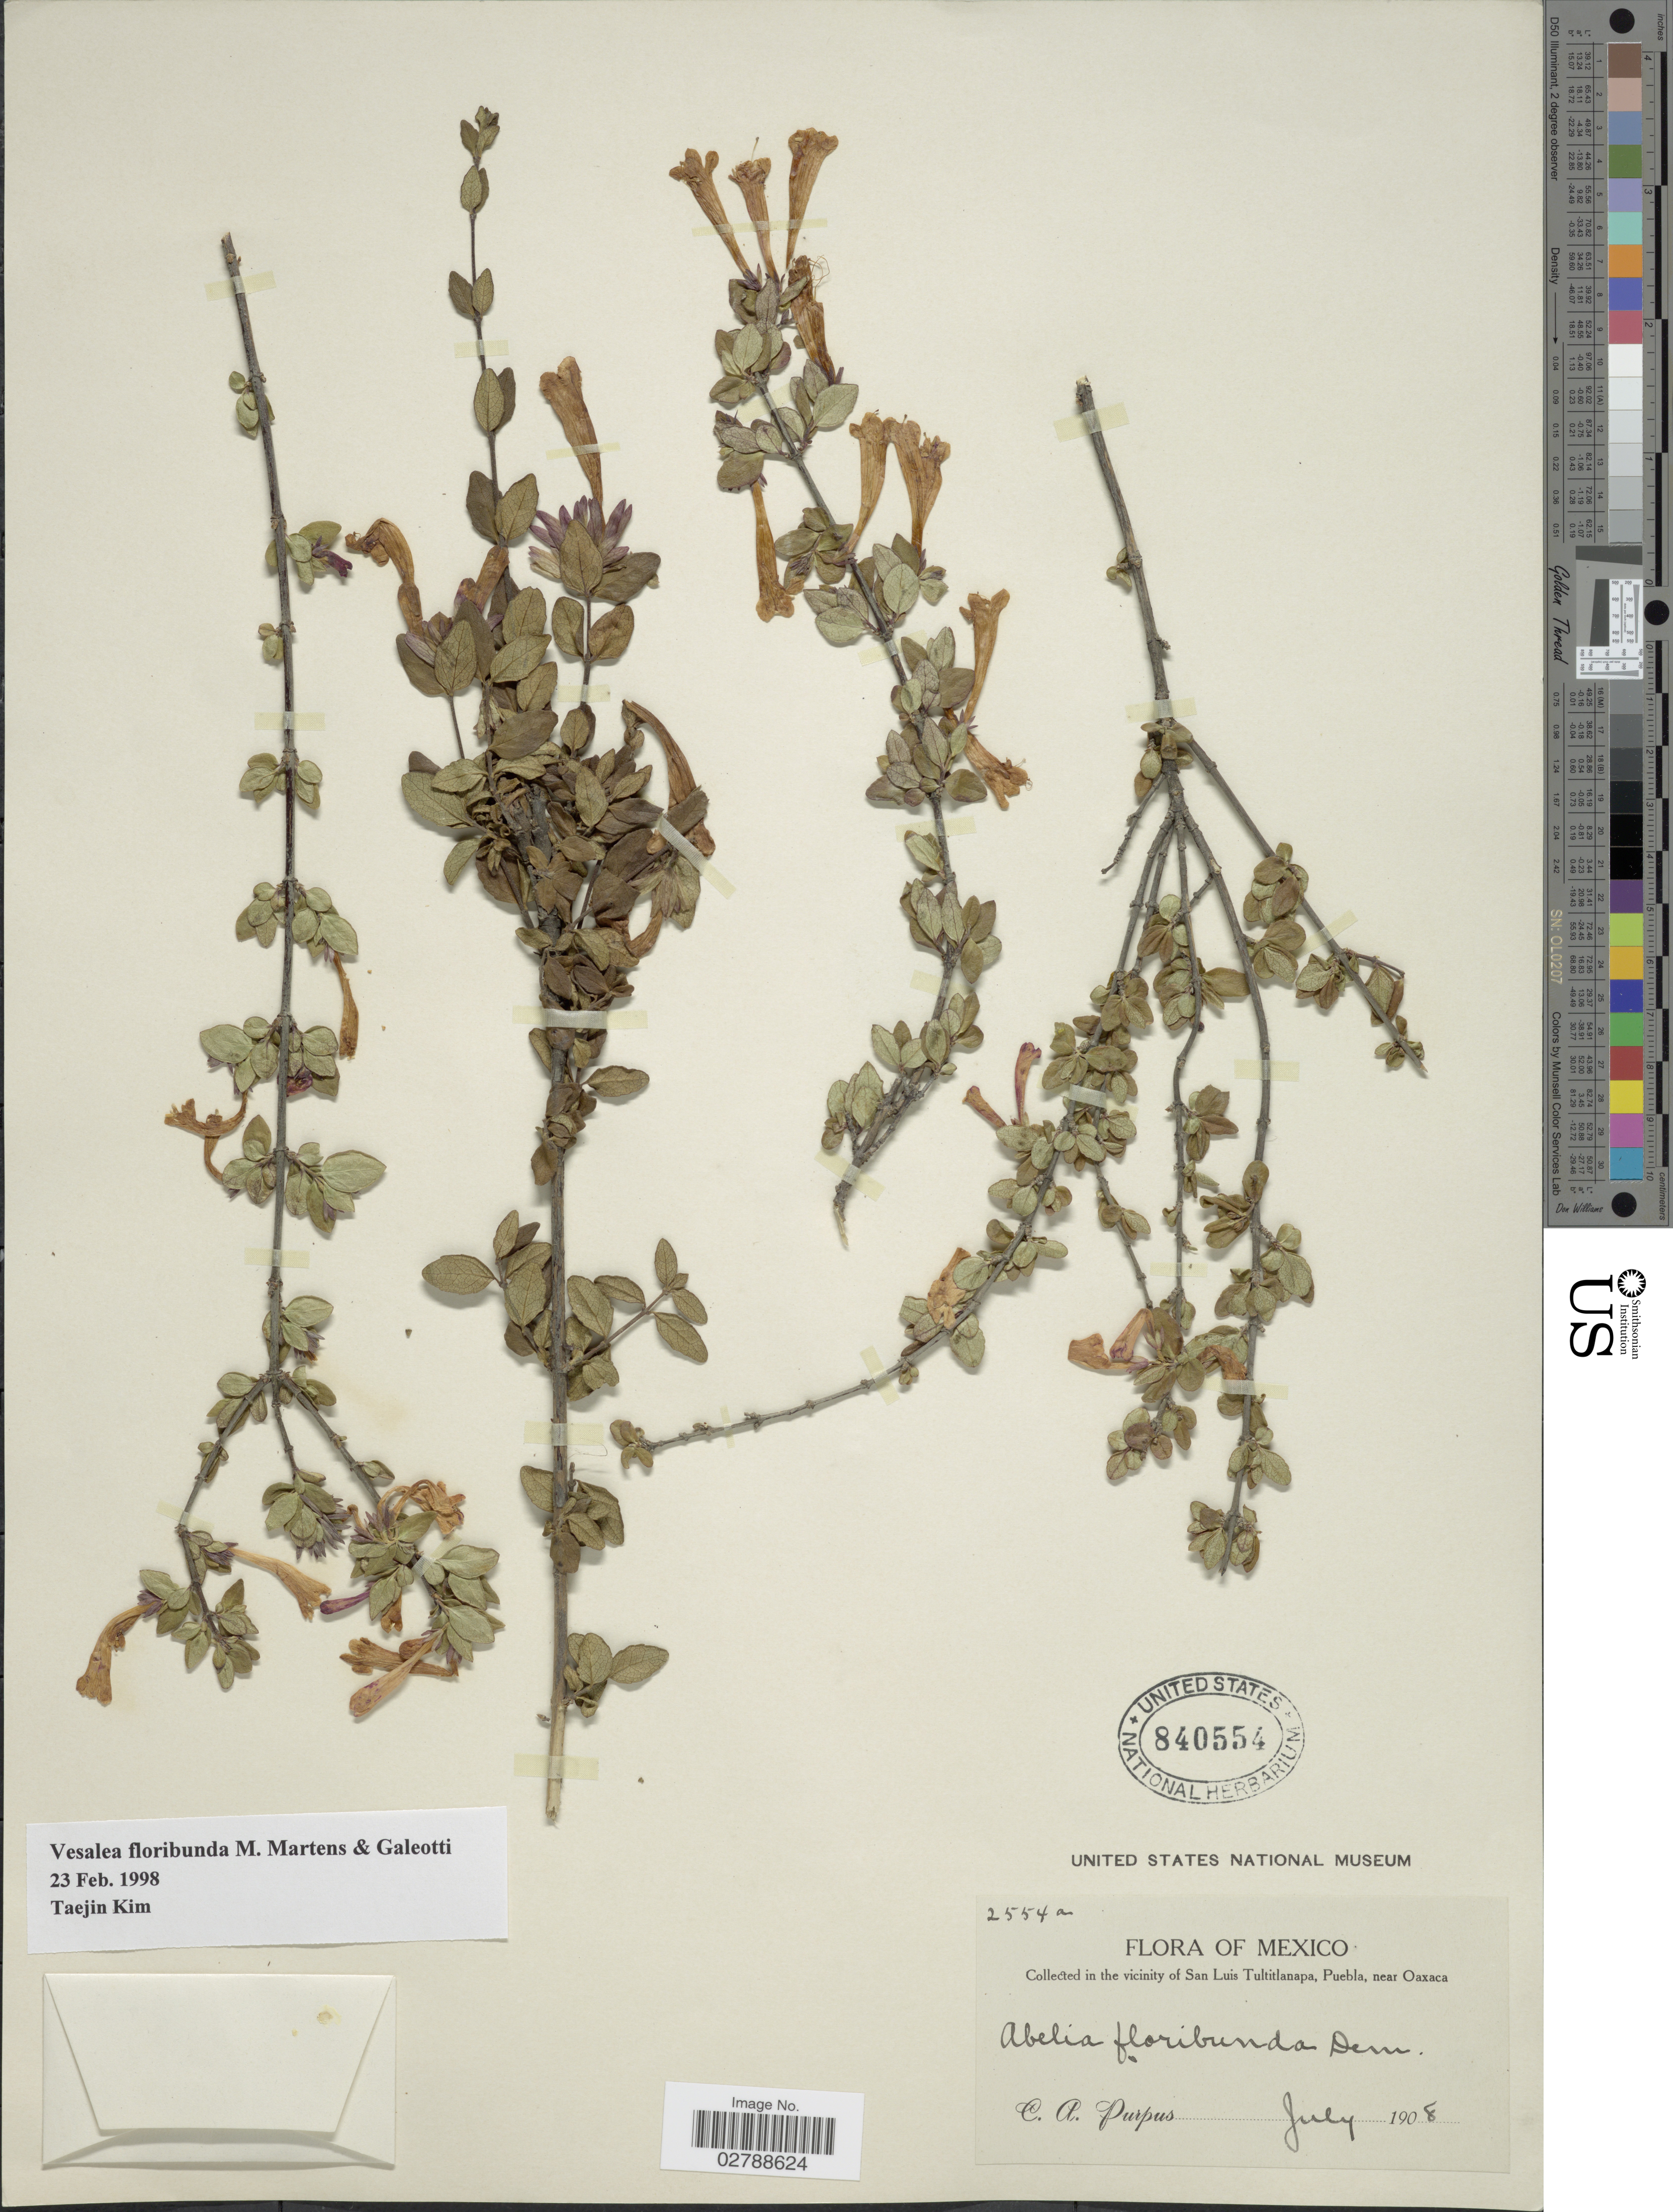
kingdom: Plantae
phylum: Tracheophyta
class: Magnoliopsida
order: Dipsacales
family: Caprifoliaceae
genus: Vesalea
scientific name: Vesalea floribunda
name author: M. Martens & Galeotti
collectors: C. A. Purpus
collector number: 2554a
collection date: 1908-07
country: Mexico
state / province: Puebla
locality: In the vicinity of San Luis Tultitlanapa, Puebla, near Oaxaca.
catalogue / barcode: US 840554